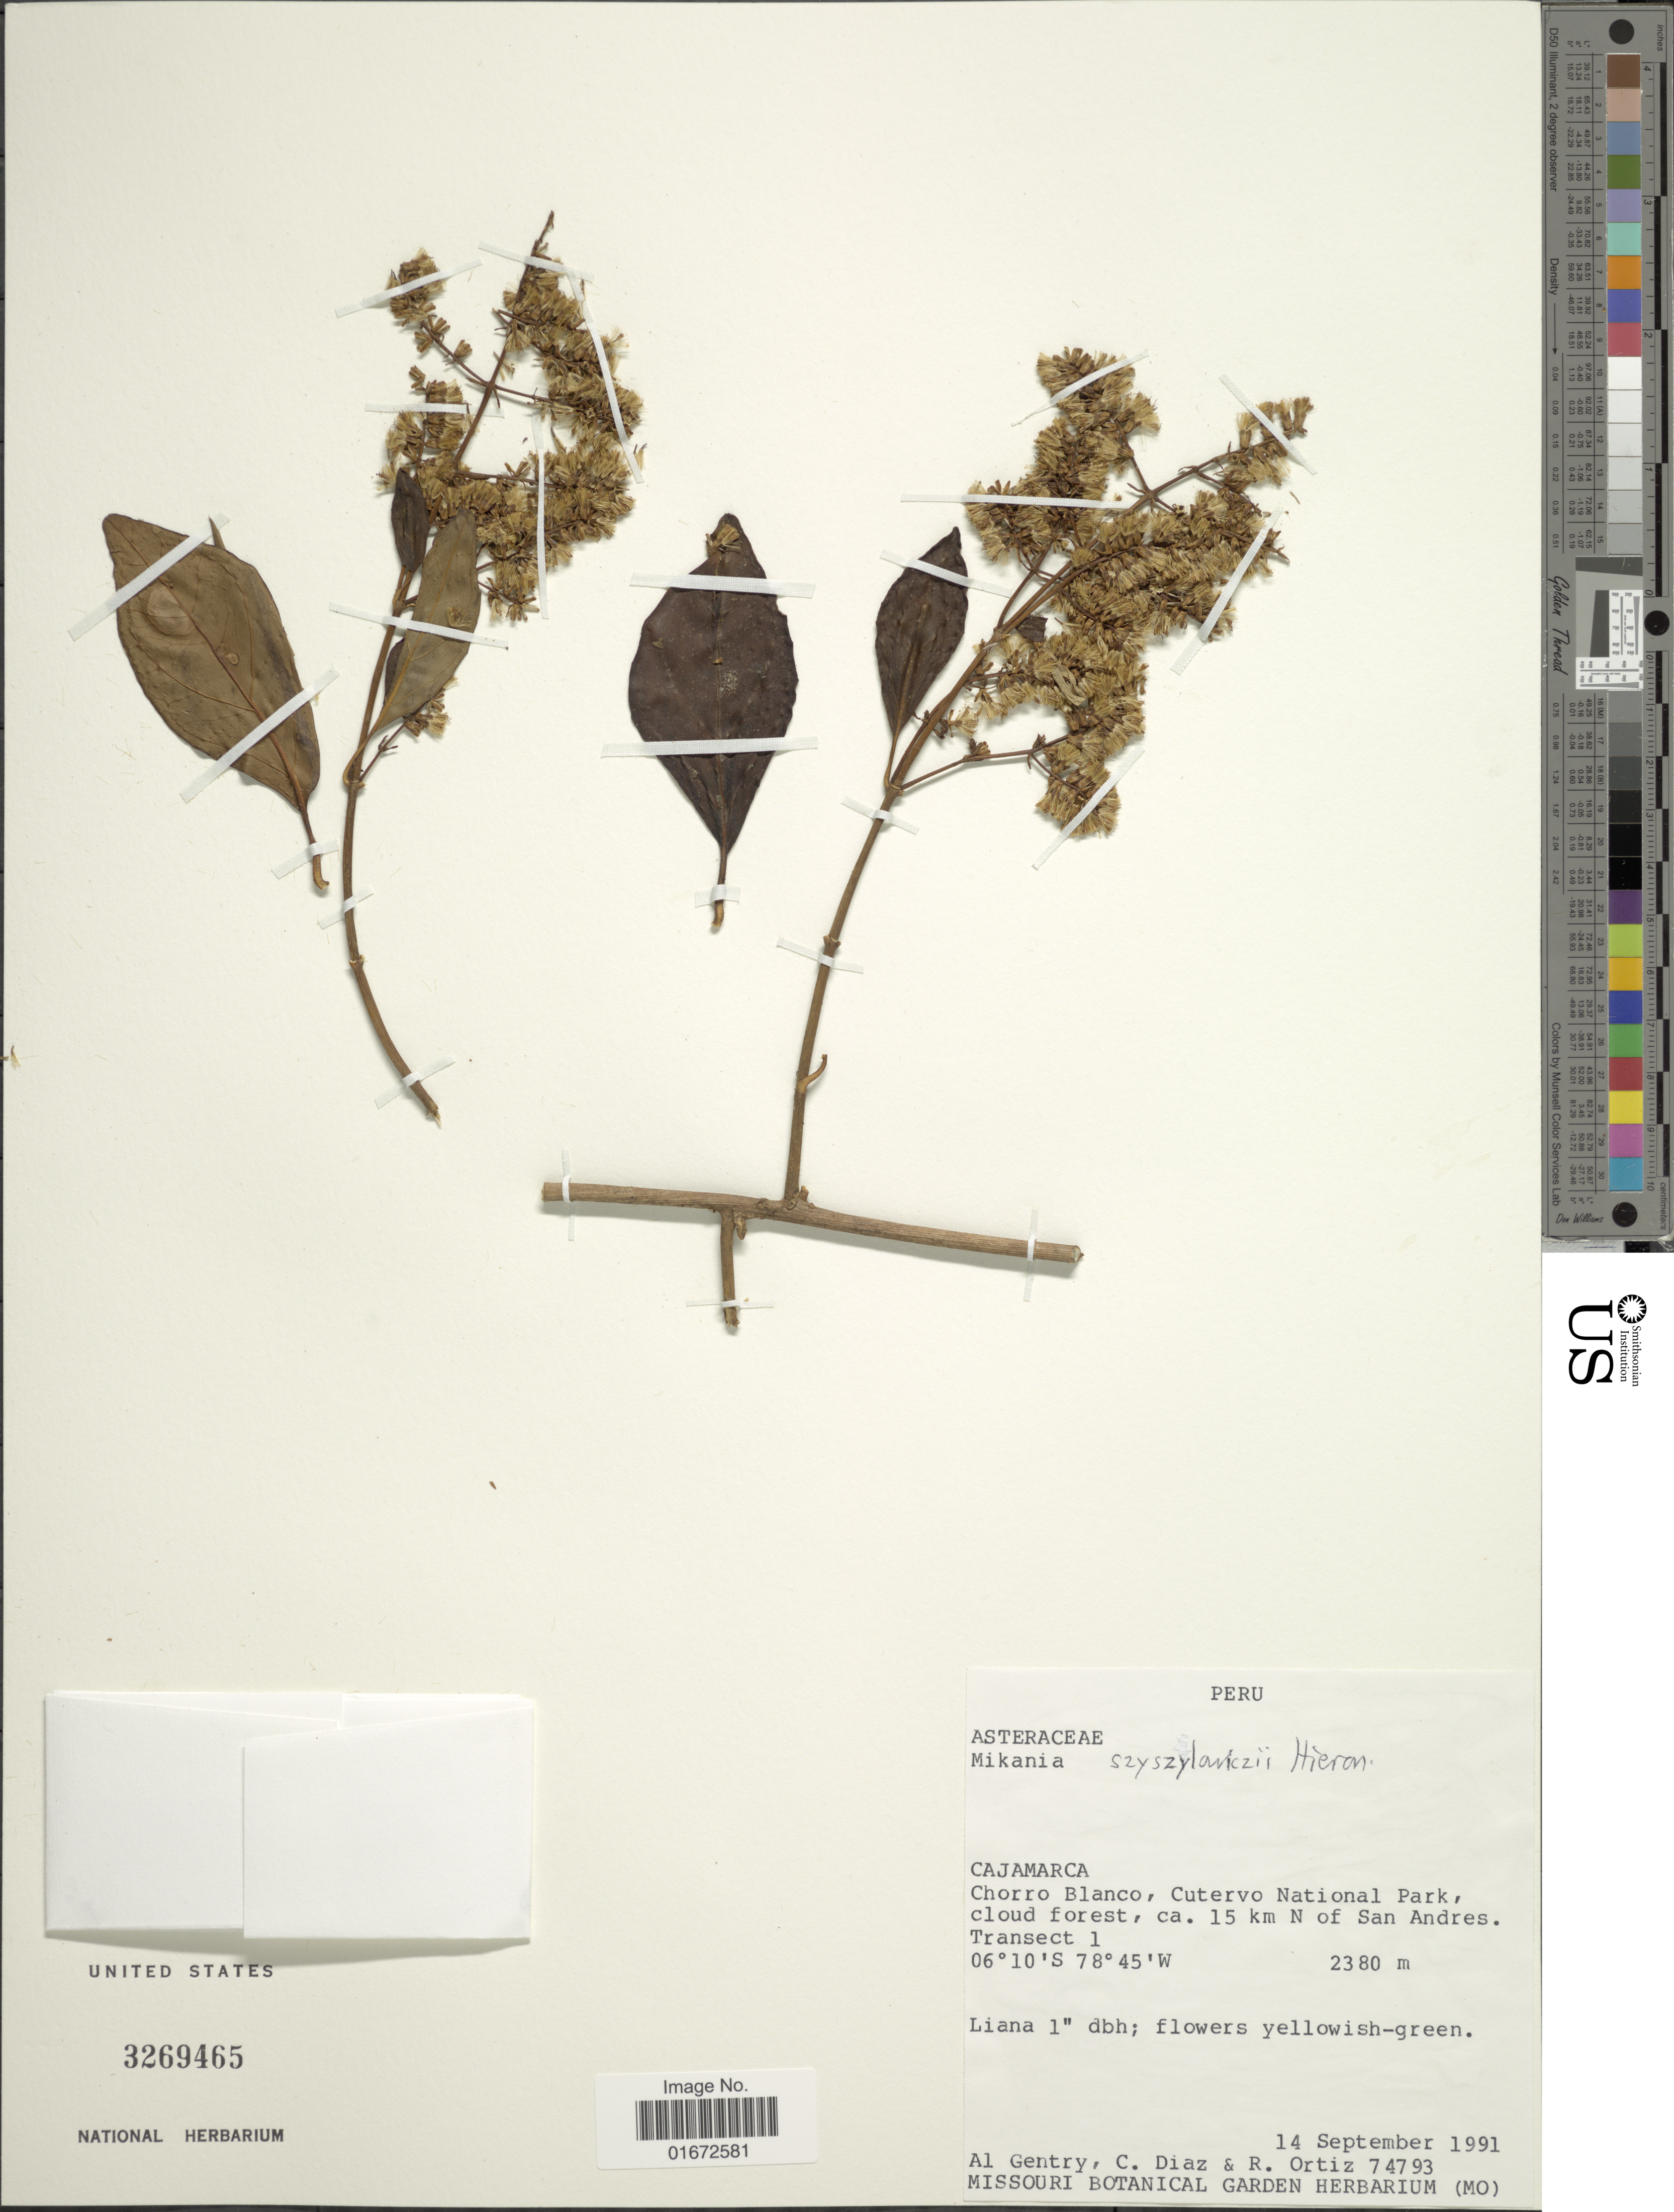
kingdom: Plantae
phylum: Tracheophyta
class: Magnoliopsida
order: Asterales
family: Asteraceae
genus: Mikania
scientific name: Mikania szyszylowiczii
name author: Hieron.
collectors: A. H. Gentry, C. Díaz & R. Ortíz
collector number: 74793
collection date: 1991-09-14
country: Peru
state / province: Cajamarca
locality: Cajamarca. Chorro Blanco, Cutervo National Park, cloud forest, ca. 15 km N of San Andres. Transect 1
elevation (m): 2380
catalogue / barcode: US 3269465